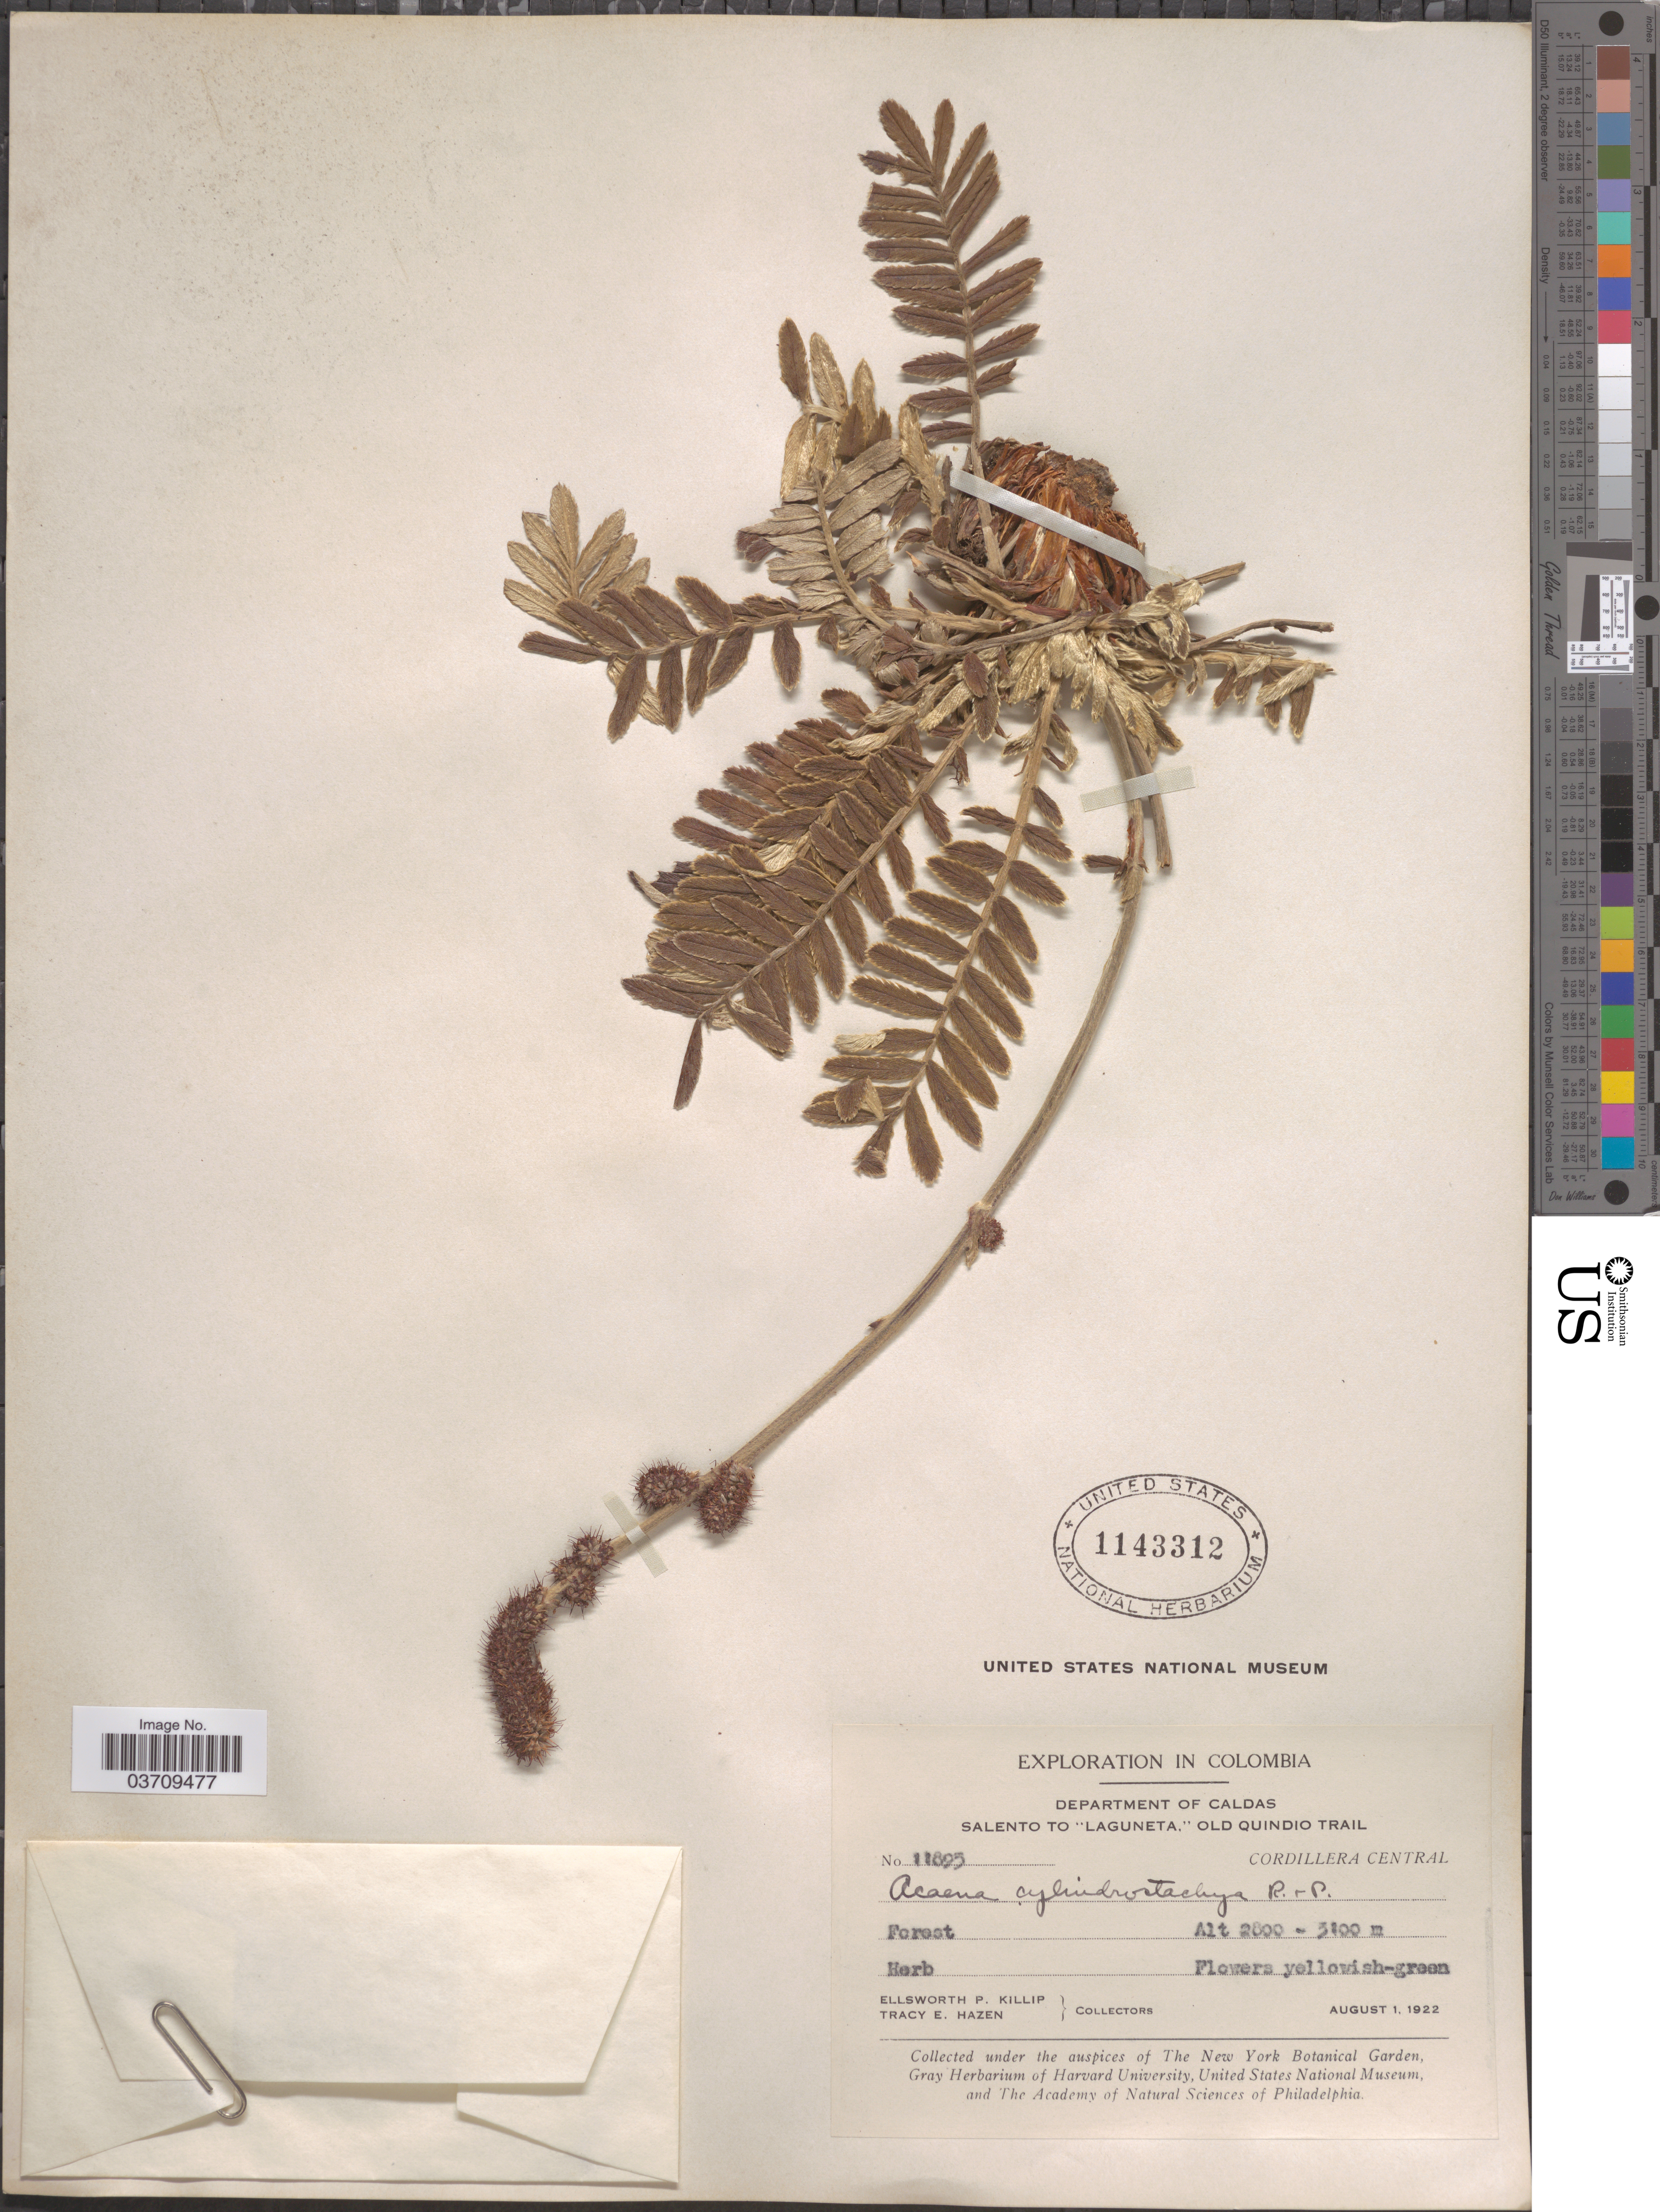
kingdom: Plantae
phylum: Tracheophyta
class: Magnoliopsida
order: Rosales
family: Rosaceae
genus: Acaena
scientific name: Acaena cylindristachya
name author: Ruiz & Pav.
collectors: E. P. Killip & T. E. Hazen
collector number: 11895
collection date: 1922-08-01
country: Colombia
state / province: Caldas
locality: Department of Caldas. Salento to "Laguneta," Old Quindio Trail. Cordillera Central.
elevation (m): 2800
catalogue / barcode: US 1143312